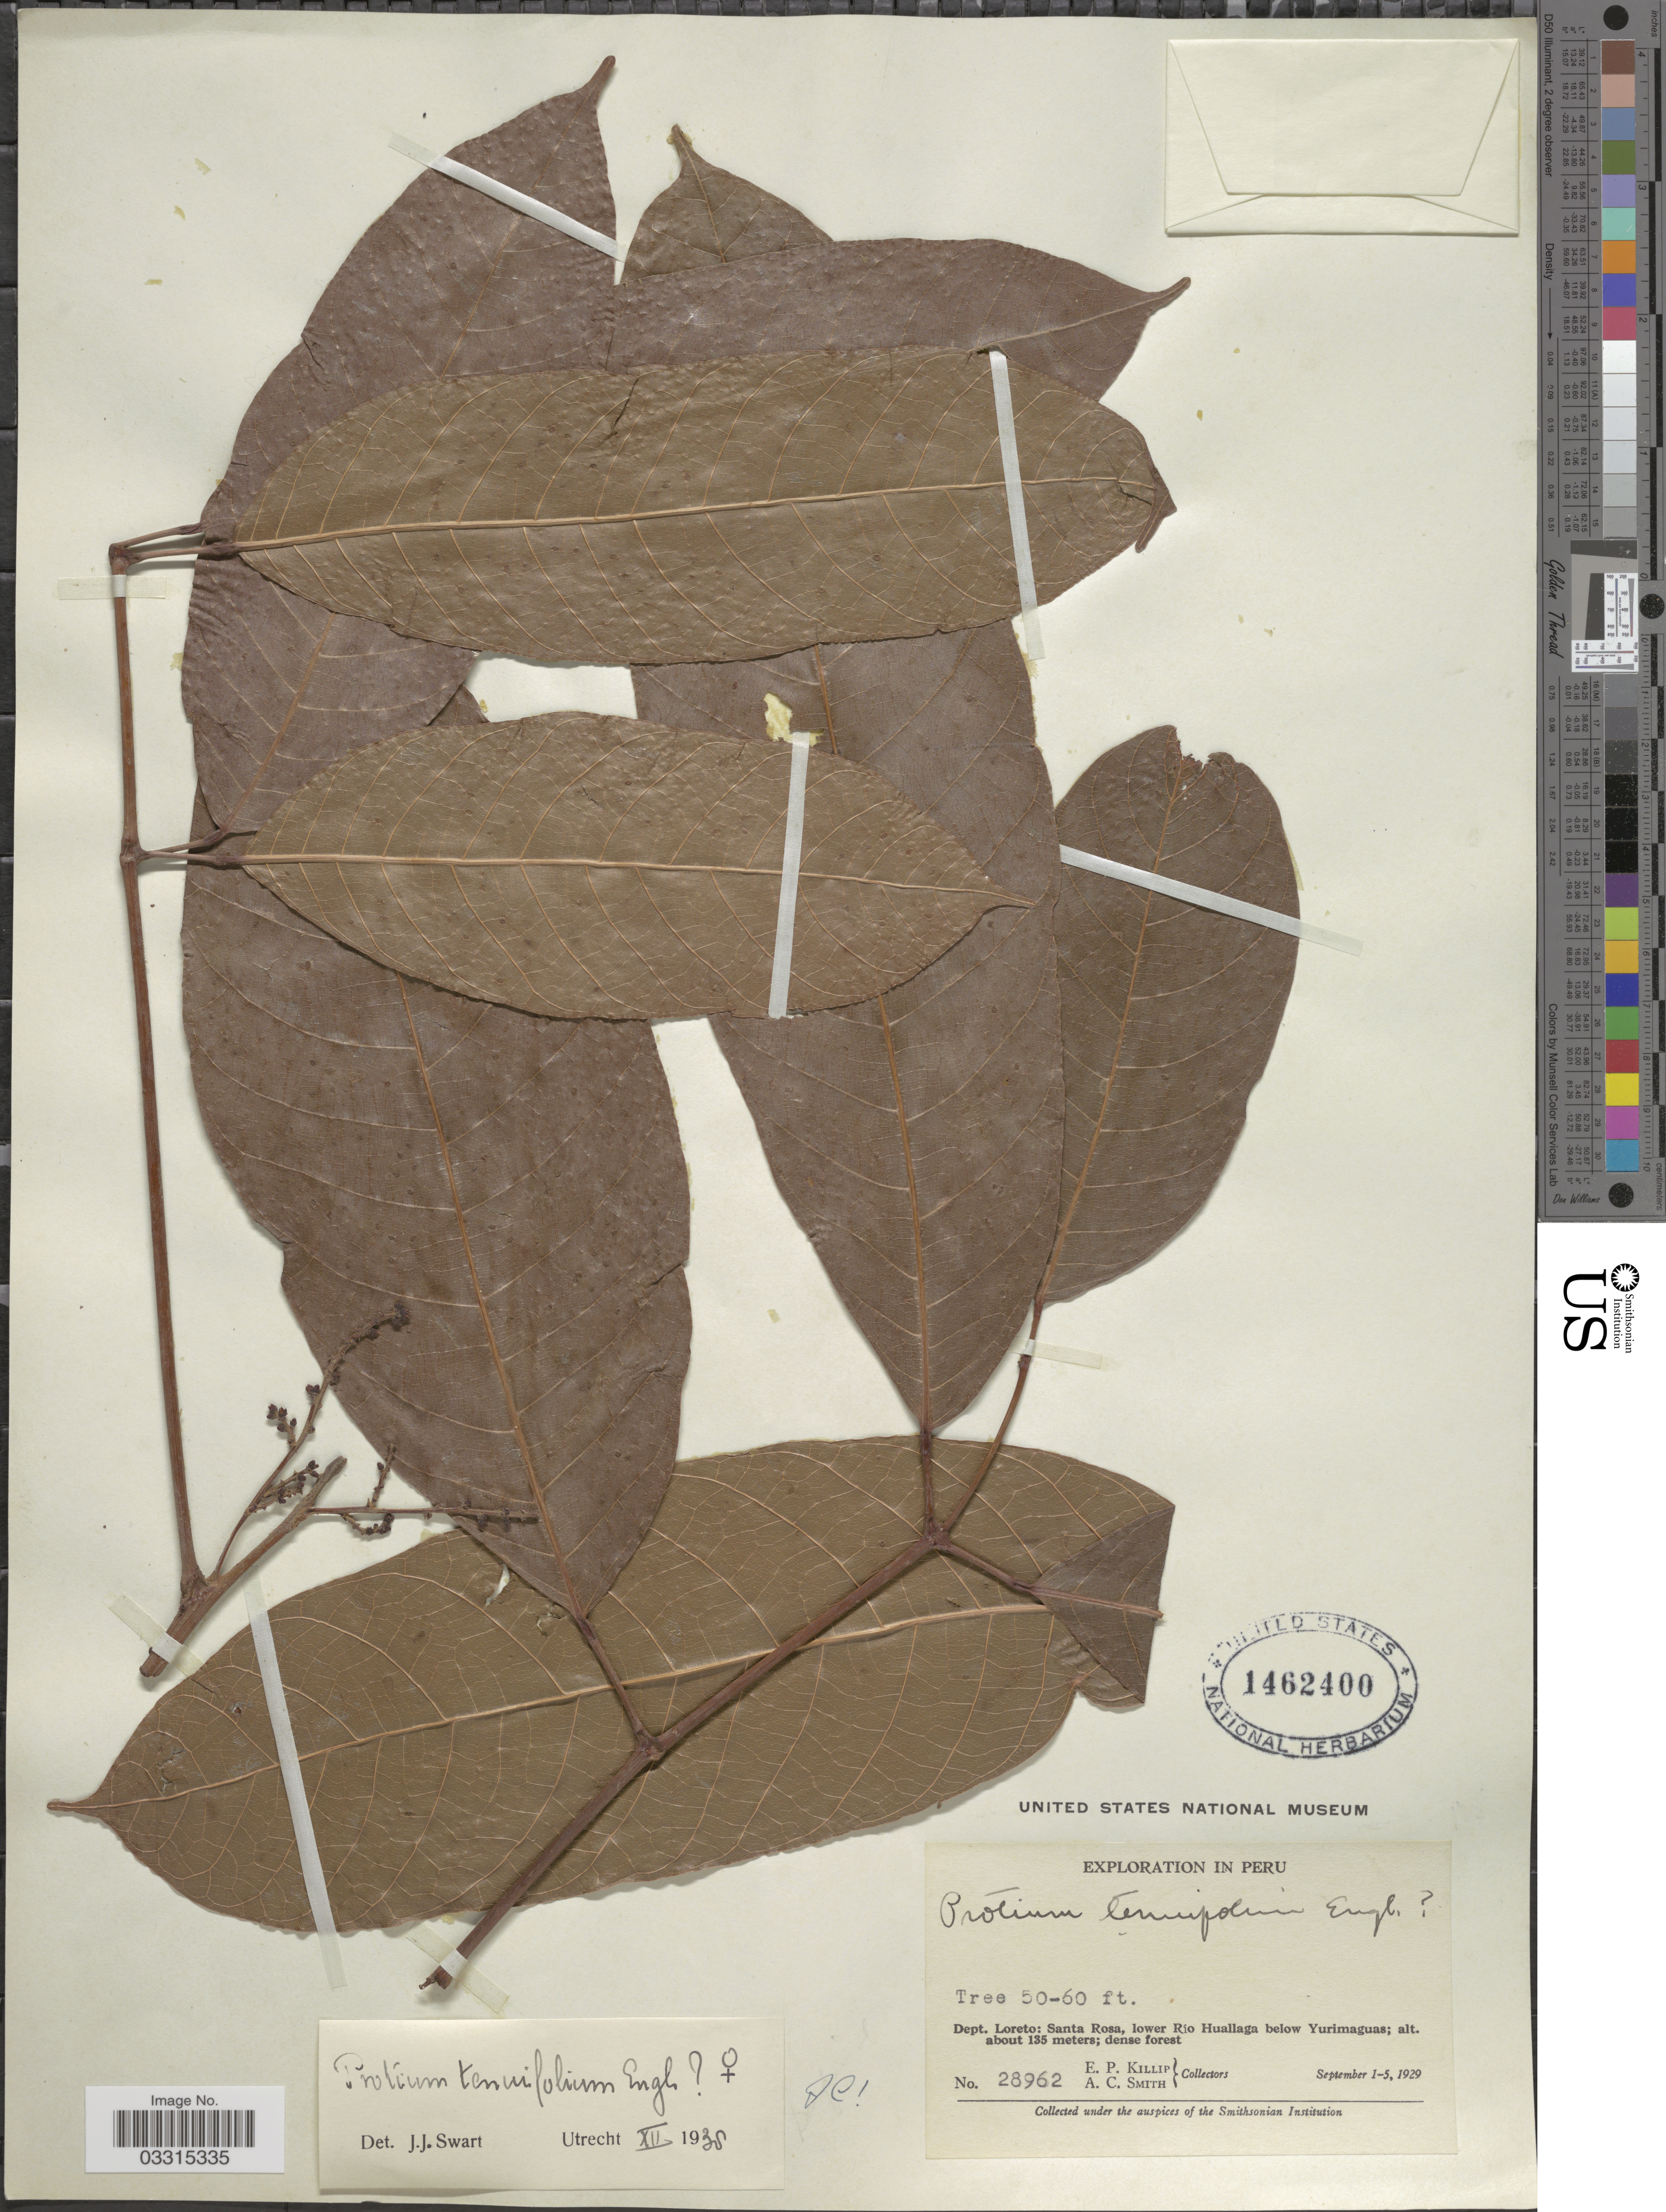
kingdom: Plantae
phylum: Tracheophyta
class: Magnoliopsida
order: Sapindales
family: Burseraceae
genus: Protium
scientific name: Protium tenuifolium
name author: (Engl.) Engl.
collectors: E. P. Killip & A. C. Smith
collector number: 28962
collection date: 1929-09-01/1929-09-05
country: Peru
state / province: Loreto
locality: Dept. Loreto: Santa Rosa, lower Rio Huallaga below Yurimaguas.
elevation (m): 135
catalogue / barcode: US 1462400